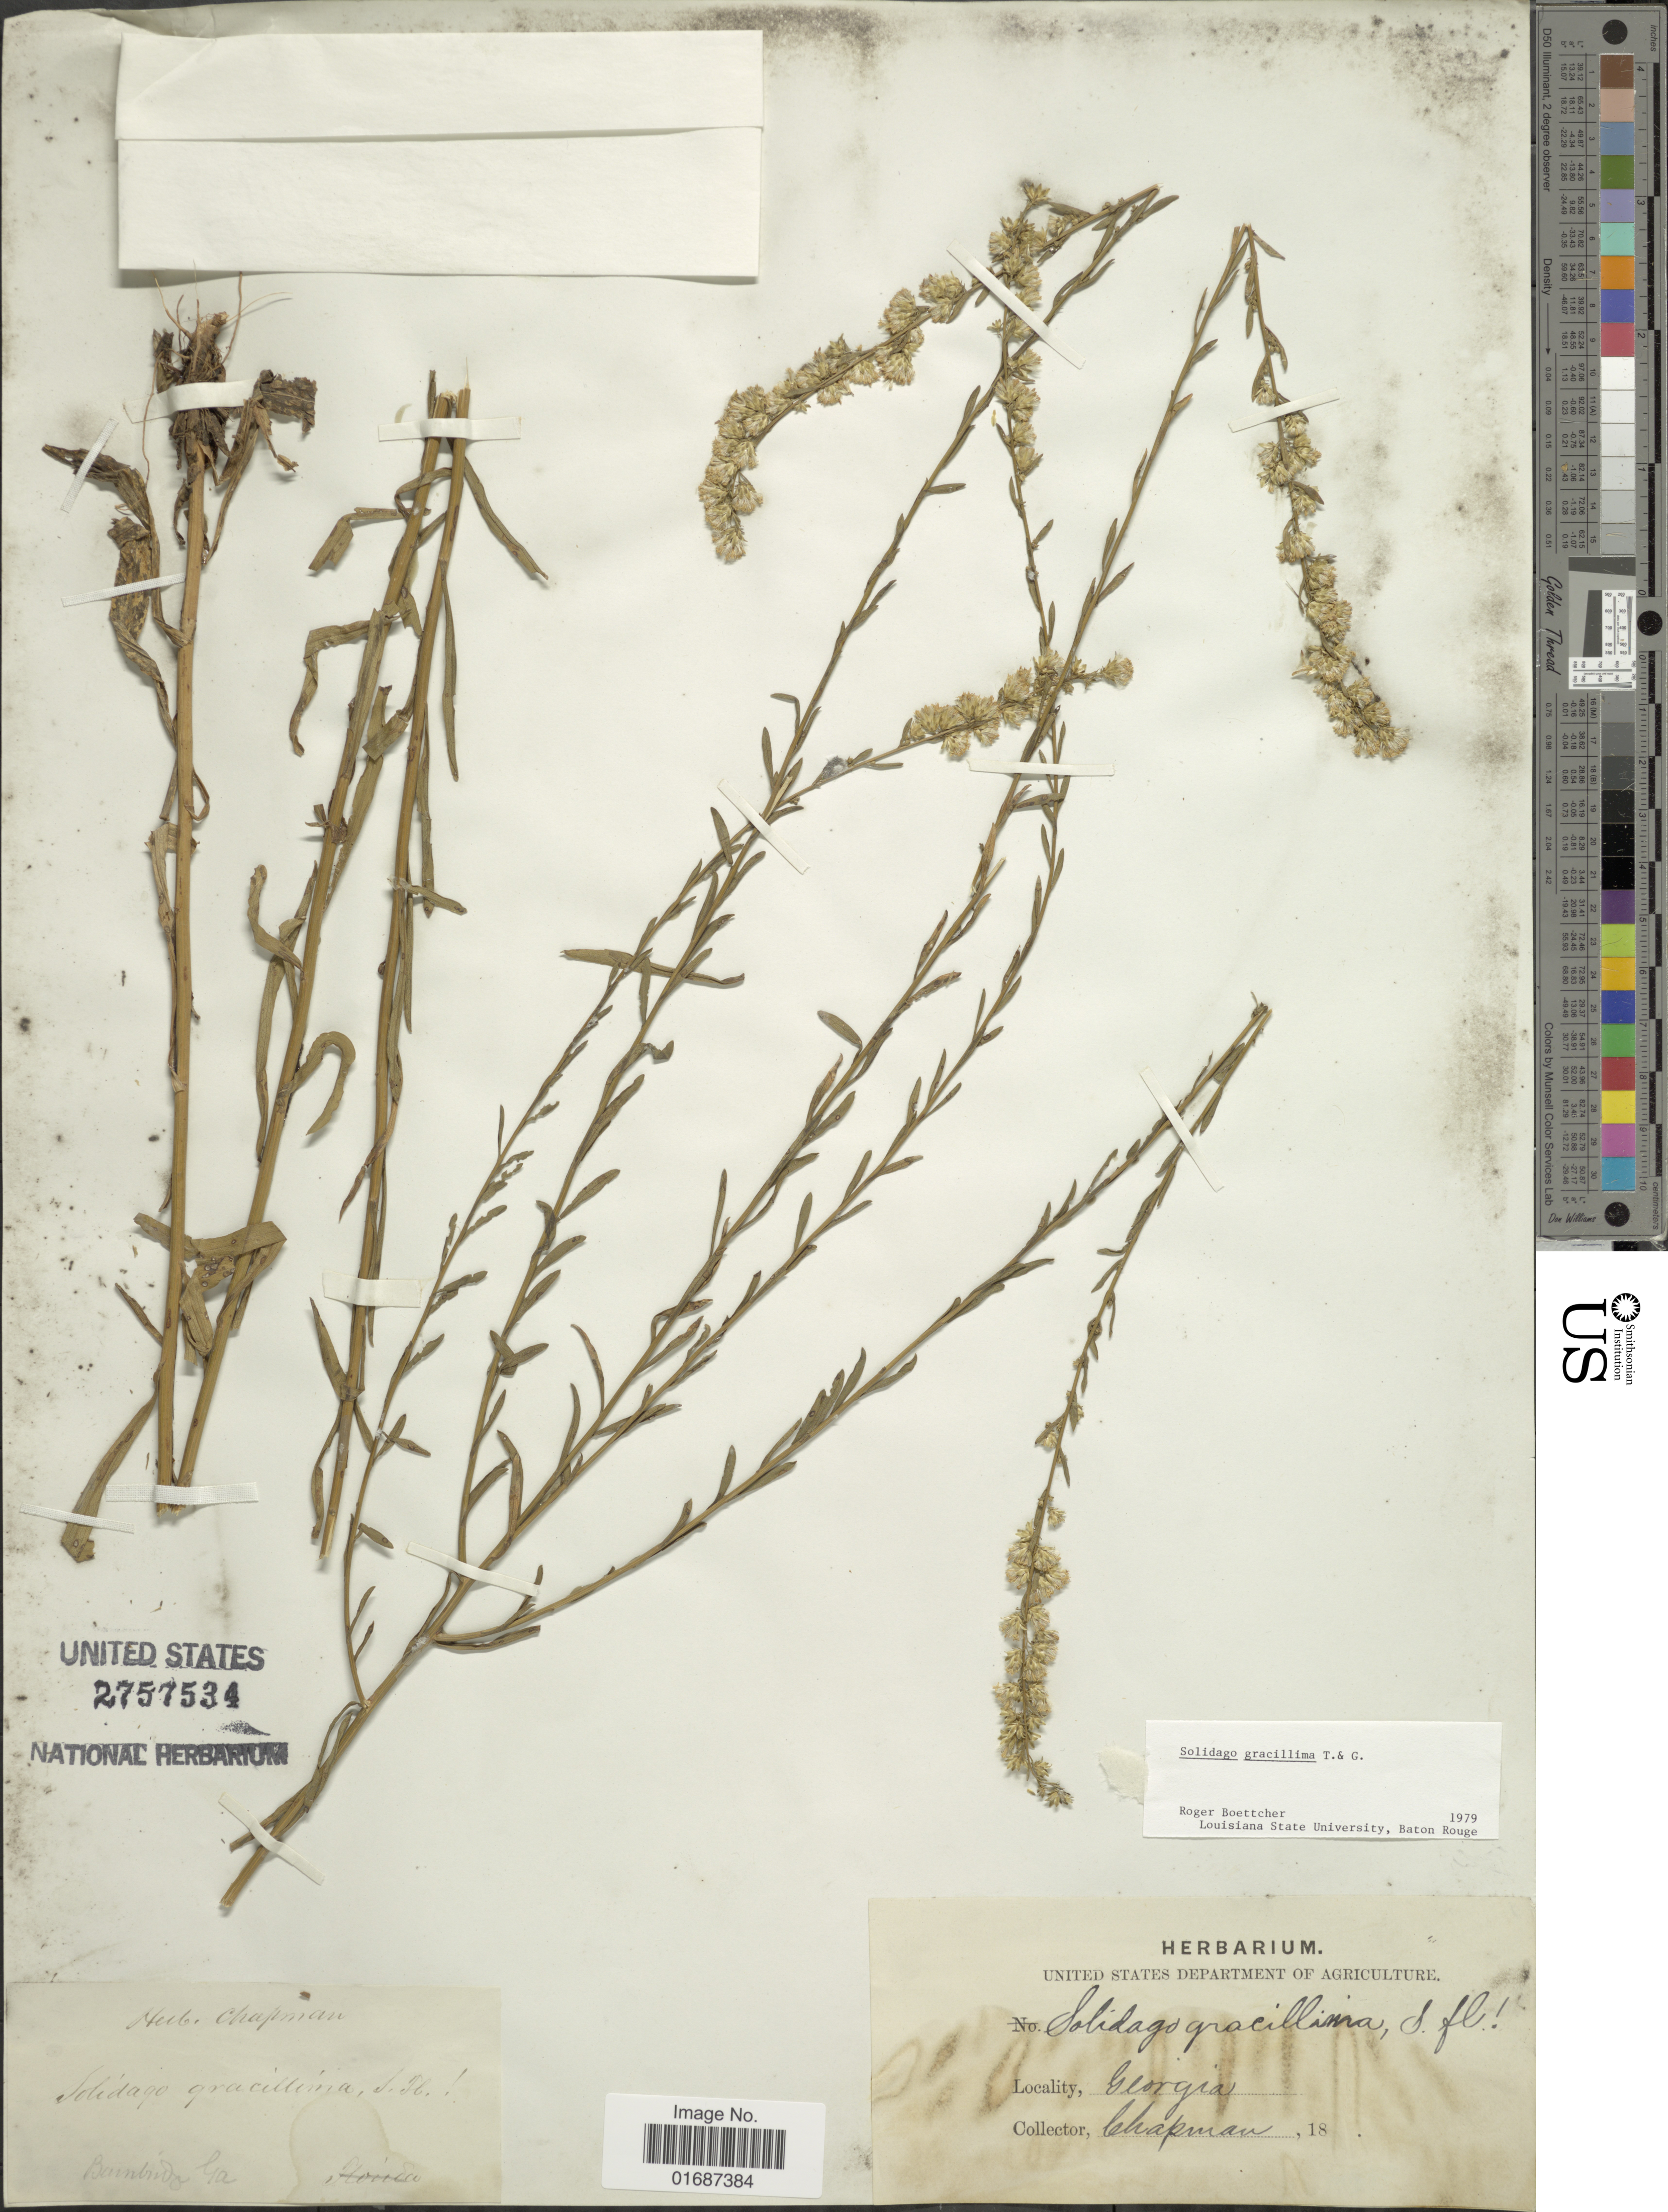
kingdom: Plantae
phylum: Tracheophyta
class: Magnoliopsida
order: Asterales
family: Asteraceae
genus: Solidago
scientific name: Solidago gracillima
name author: Torr. & A. Gray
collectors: A. Chapman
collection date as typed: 18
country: United States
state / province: Georgia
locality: Bainbridge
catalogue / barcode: US 2757534